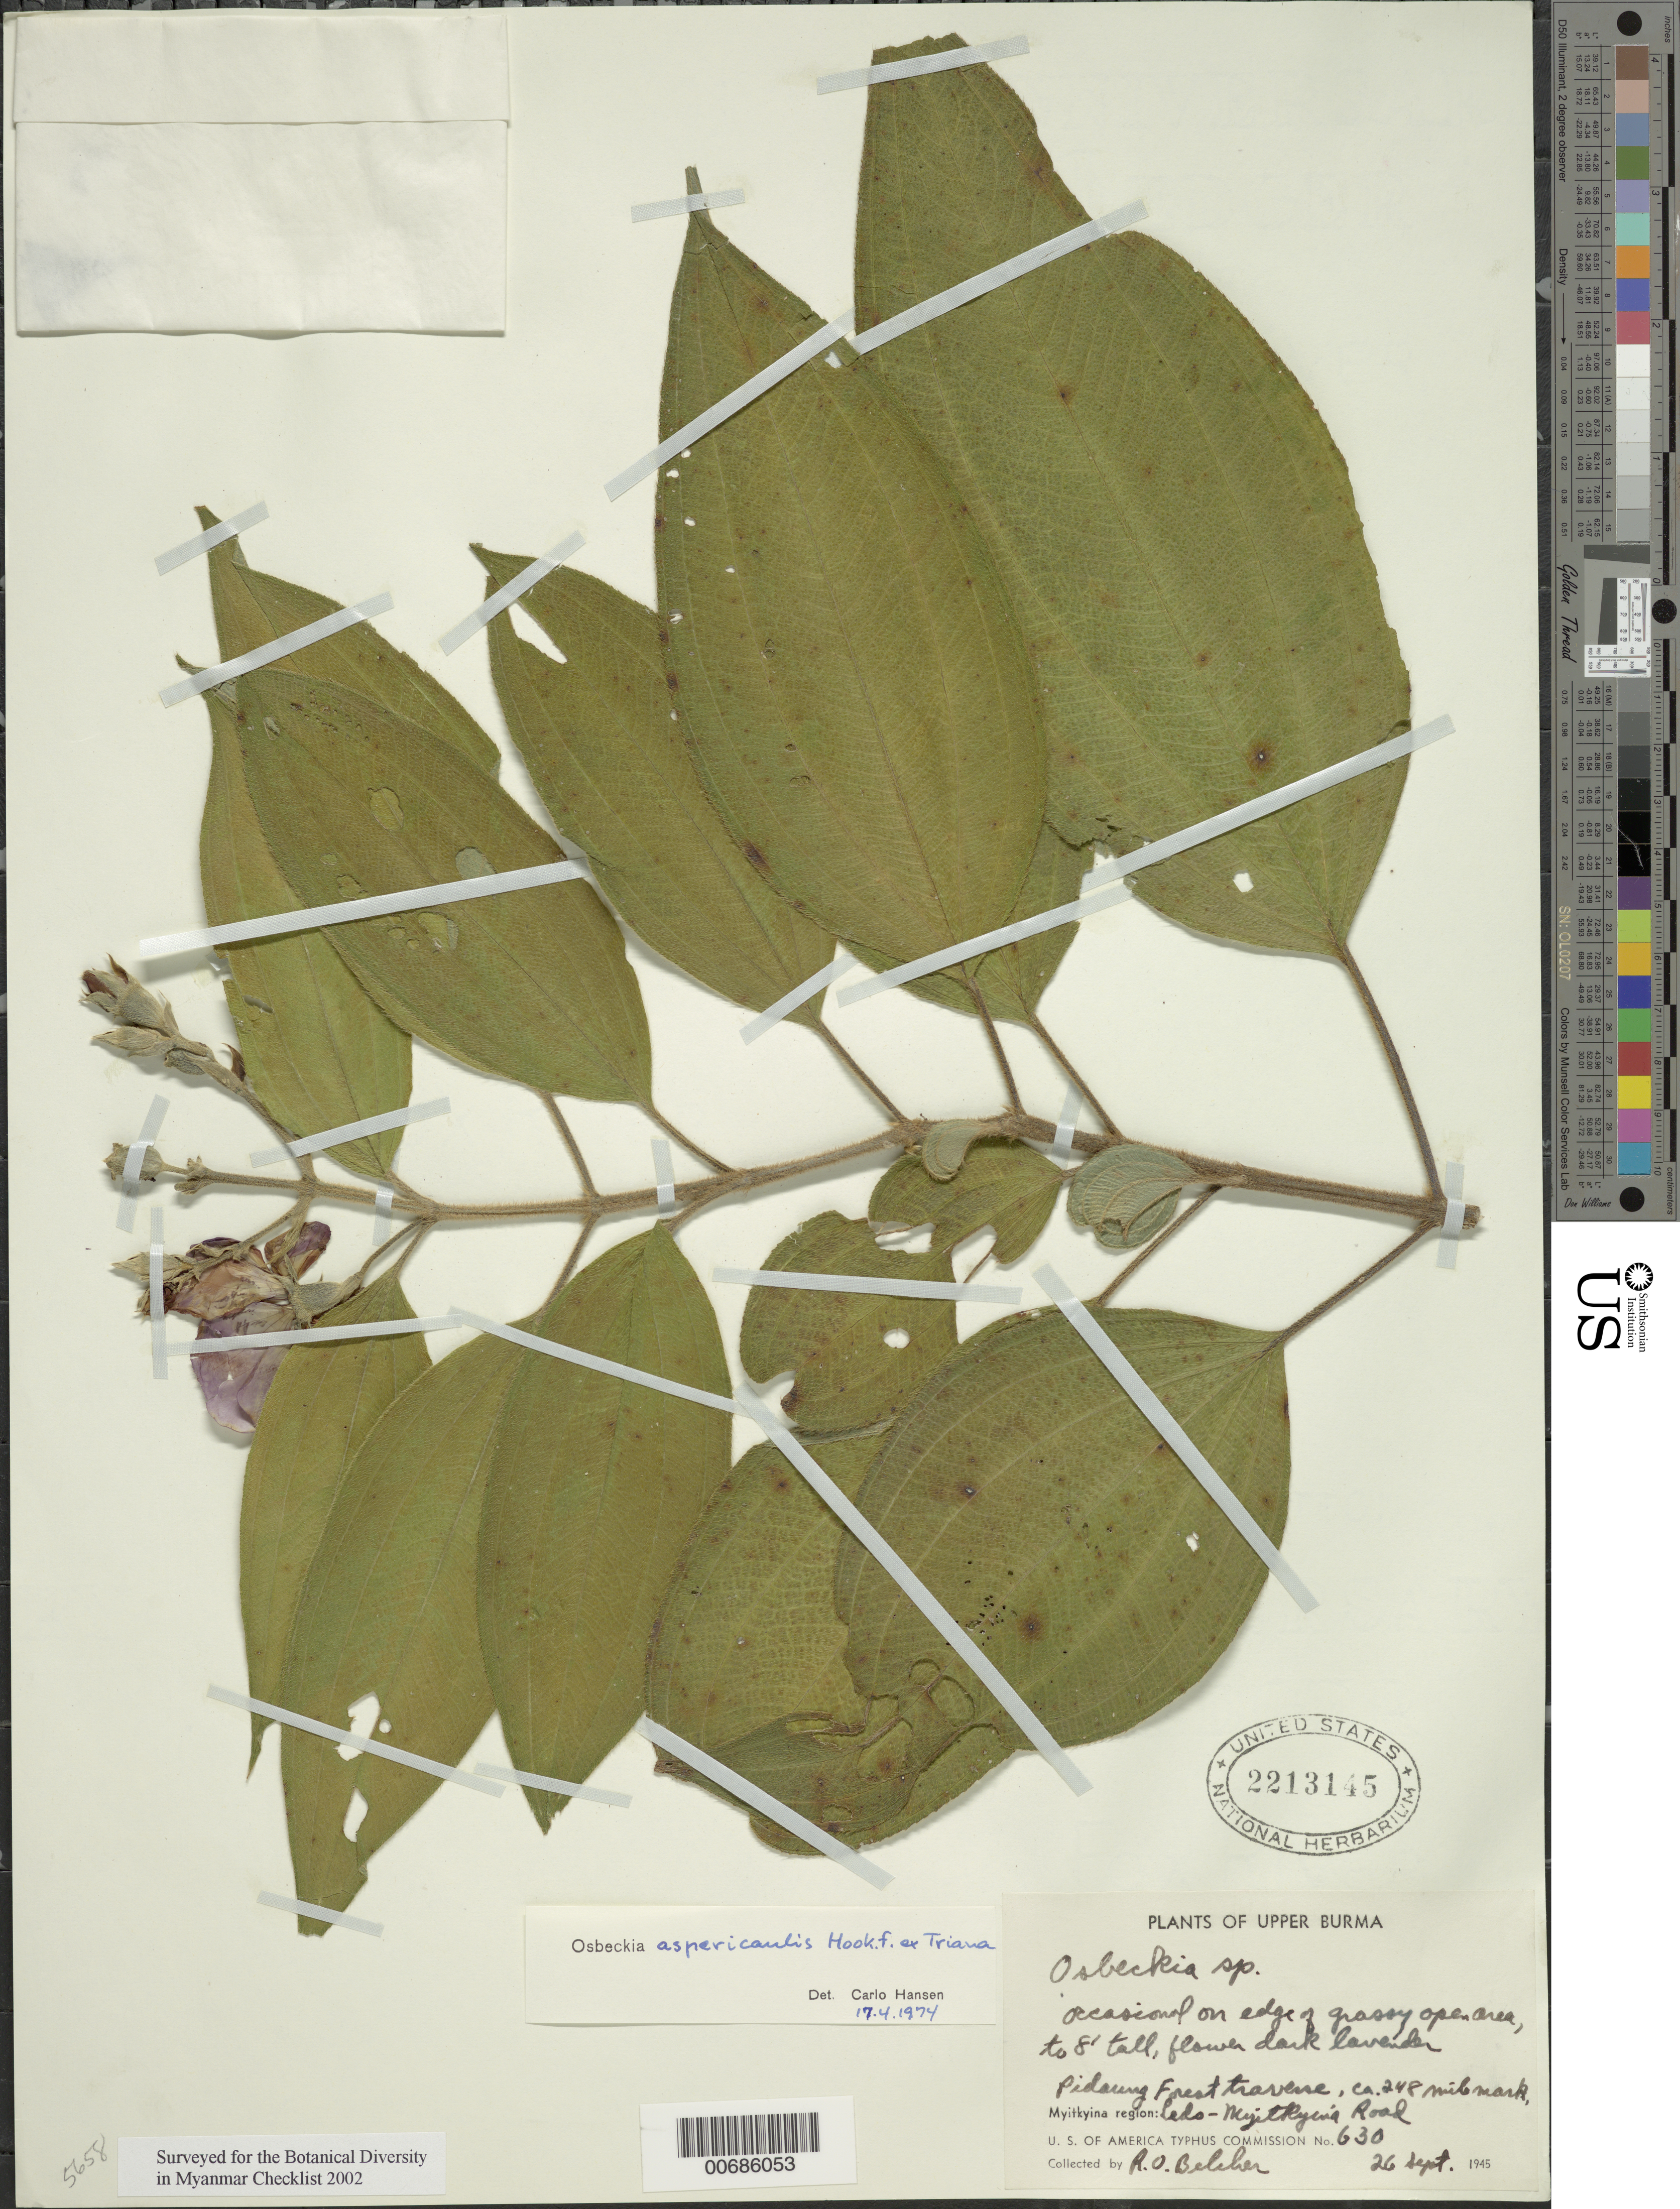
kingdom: Plantae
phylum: Tracheophyta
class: Magnoliopsida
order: Myrtales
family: Melastomataceae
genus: Osbeckia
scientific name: Osbeckia aspericaulis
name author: Hook. f. ex Triana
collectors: R. Belcher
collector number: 630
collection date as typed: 26 Sep 1945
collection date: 1945-09-26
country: Myanmar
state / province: Kachin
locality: Myitkyina, Ledo-Myitkyina Road, 248 mi. mark, Piduang Forest Traverse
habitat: Grassy open area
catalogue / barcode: US 2213145